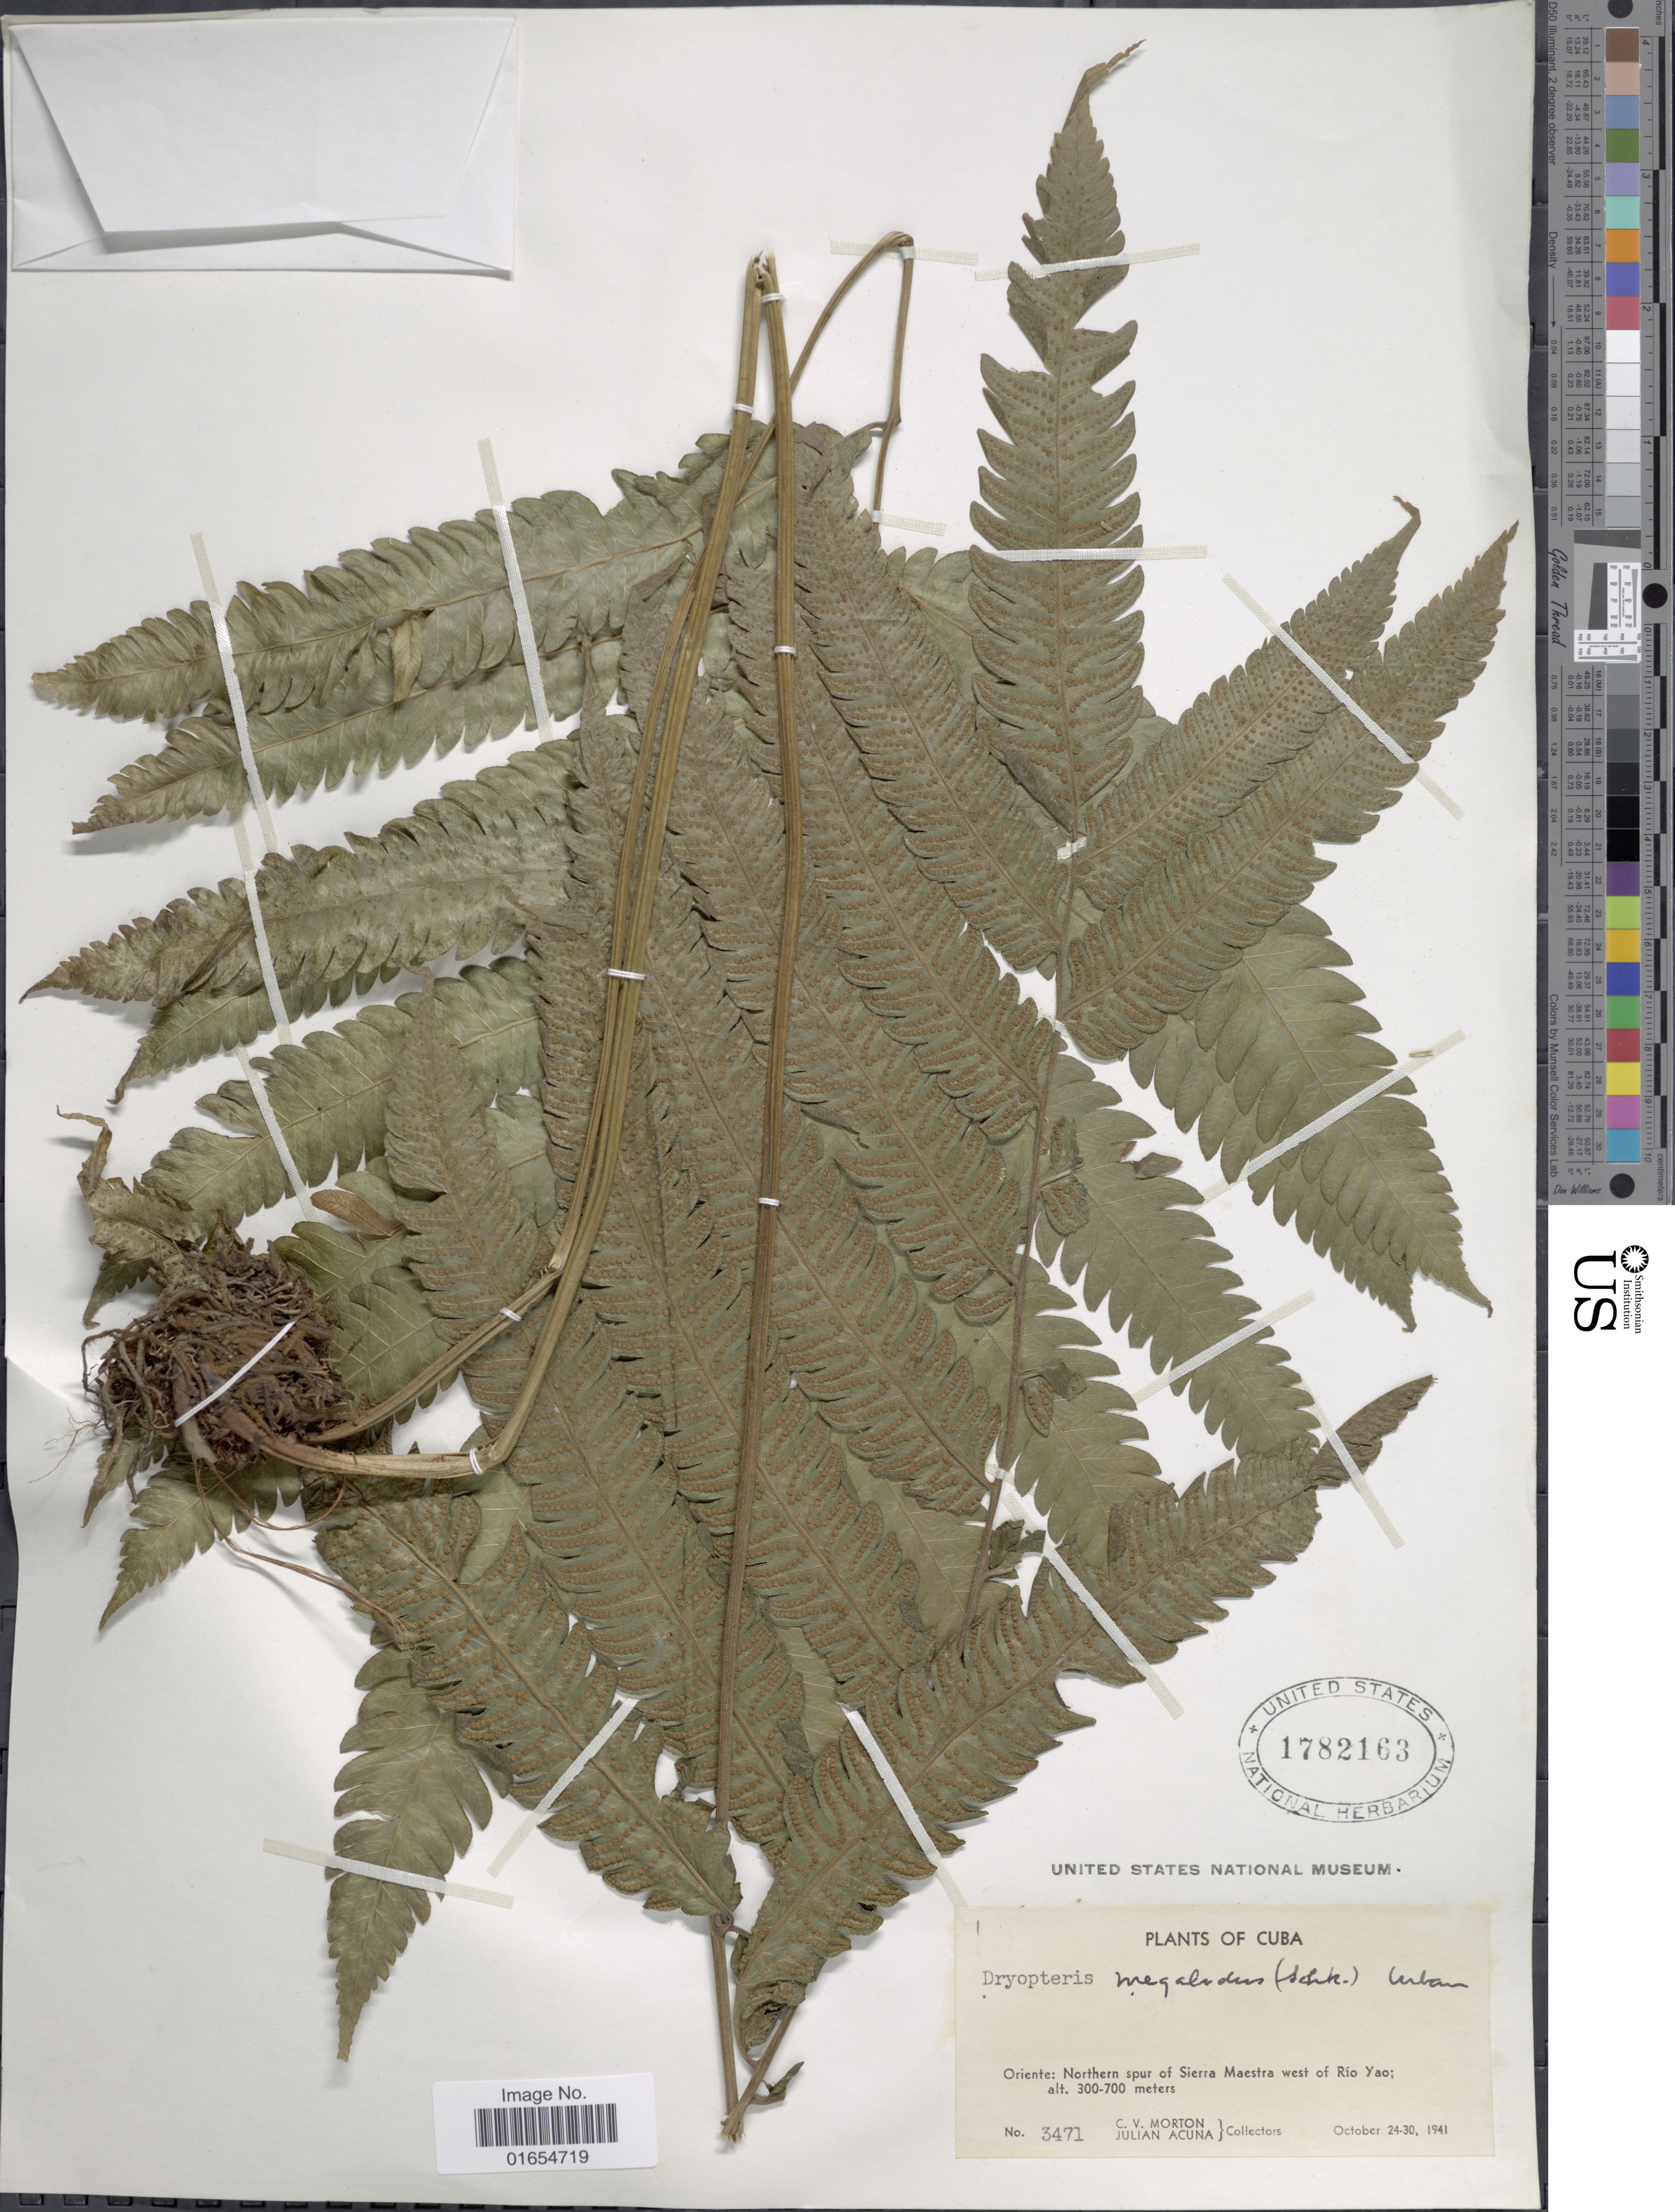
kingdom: Plantae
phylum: Tracheophyta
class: Polypodiopsida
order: Polypodiales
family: Thelypteridaceae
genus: Goniopteris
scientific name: Goniopteris pennata (Poir.) comb. nov., ined 2015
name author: (Poir.)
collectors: C. V. Morton & J. B. Acuña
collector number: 3471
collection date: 1941-10-24/1941-10-30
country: Cuba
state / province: Oriente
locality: Northern spur of Sierra Meastra west of Rio Yao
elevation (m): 300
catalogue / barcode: US 1782163